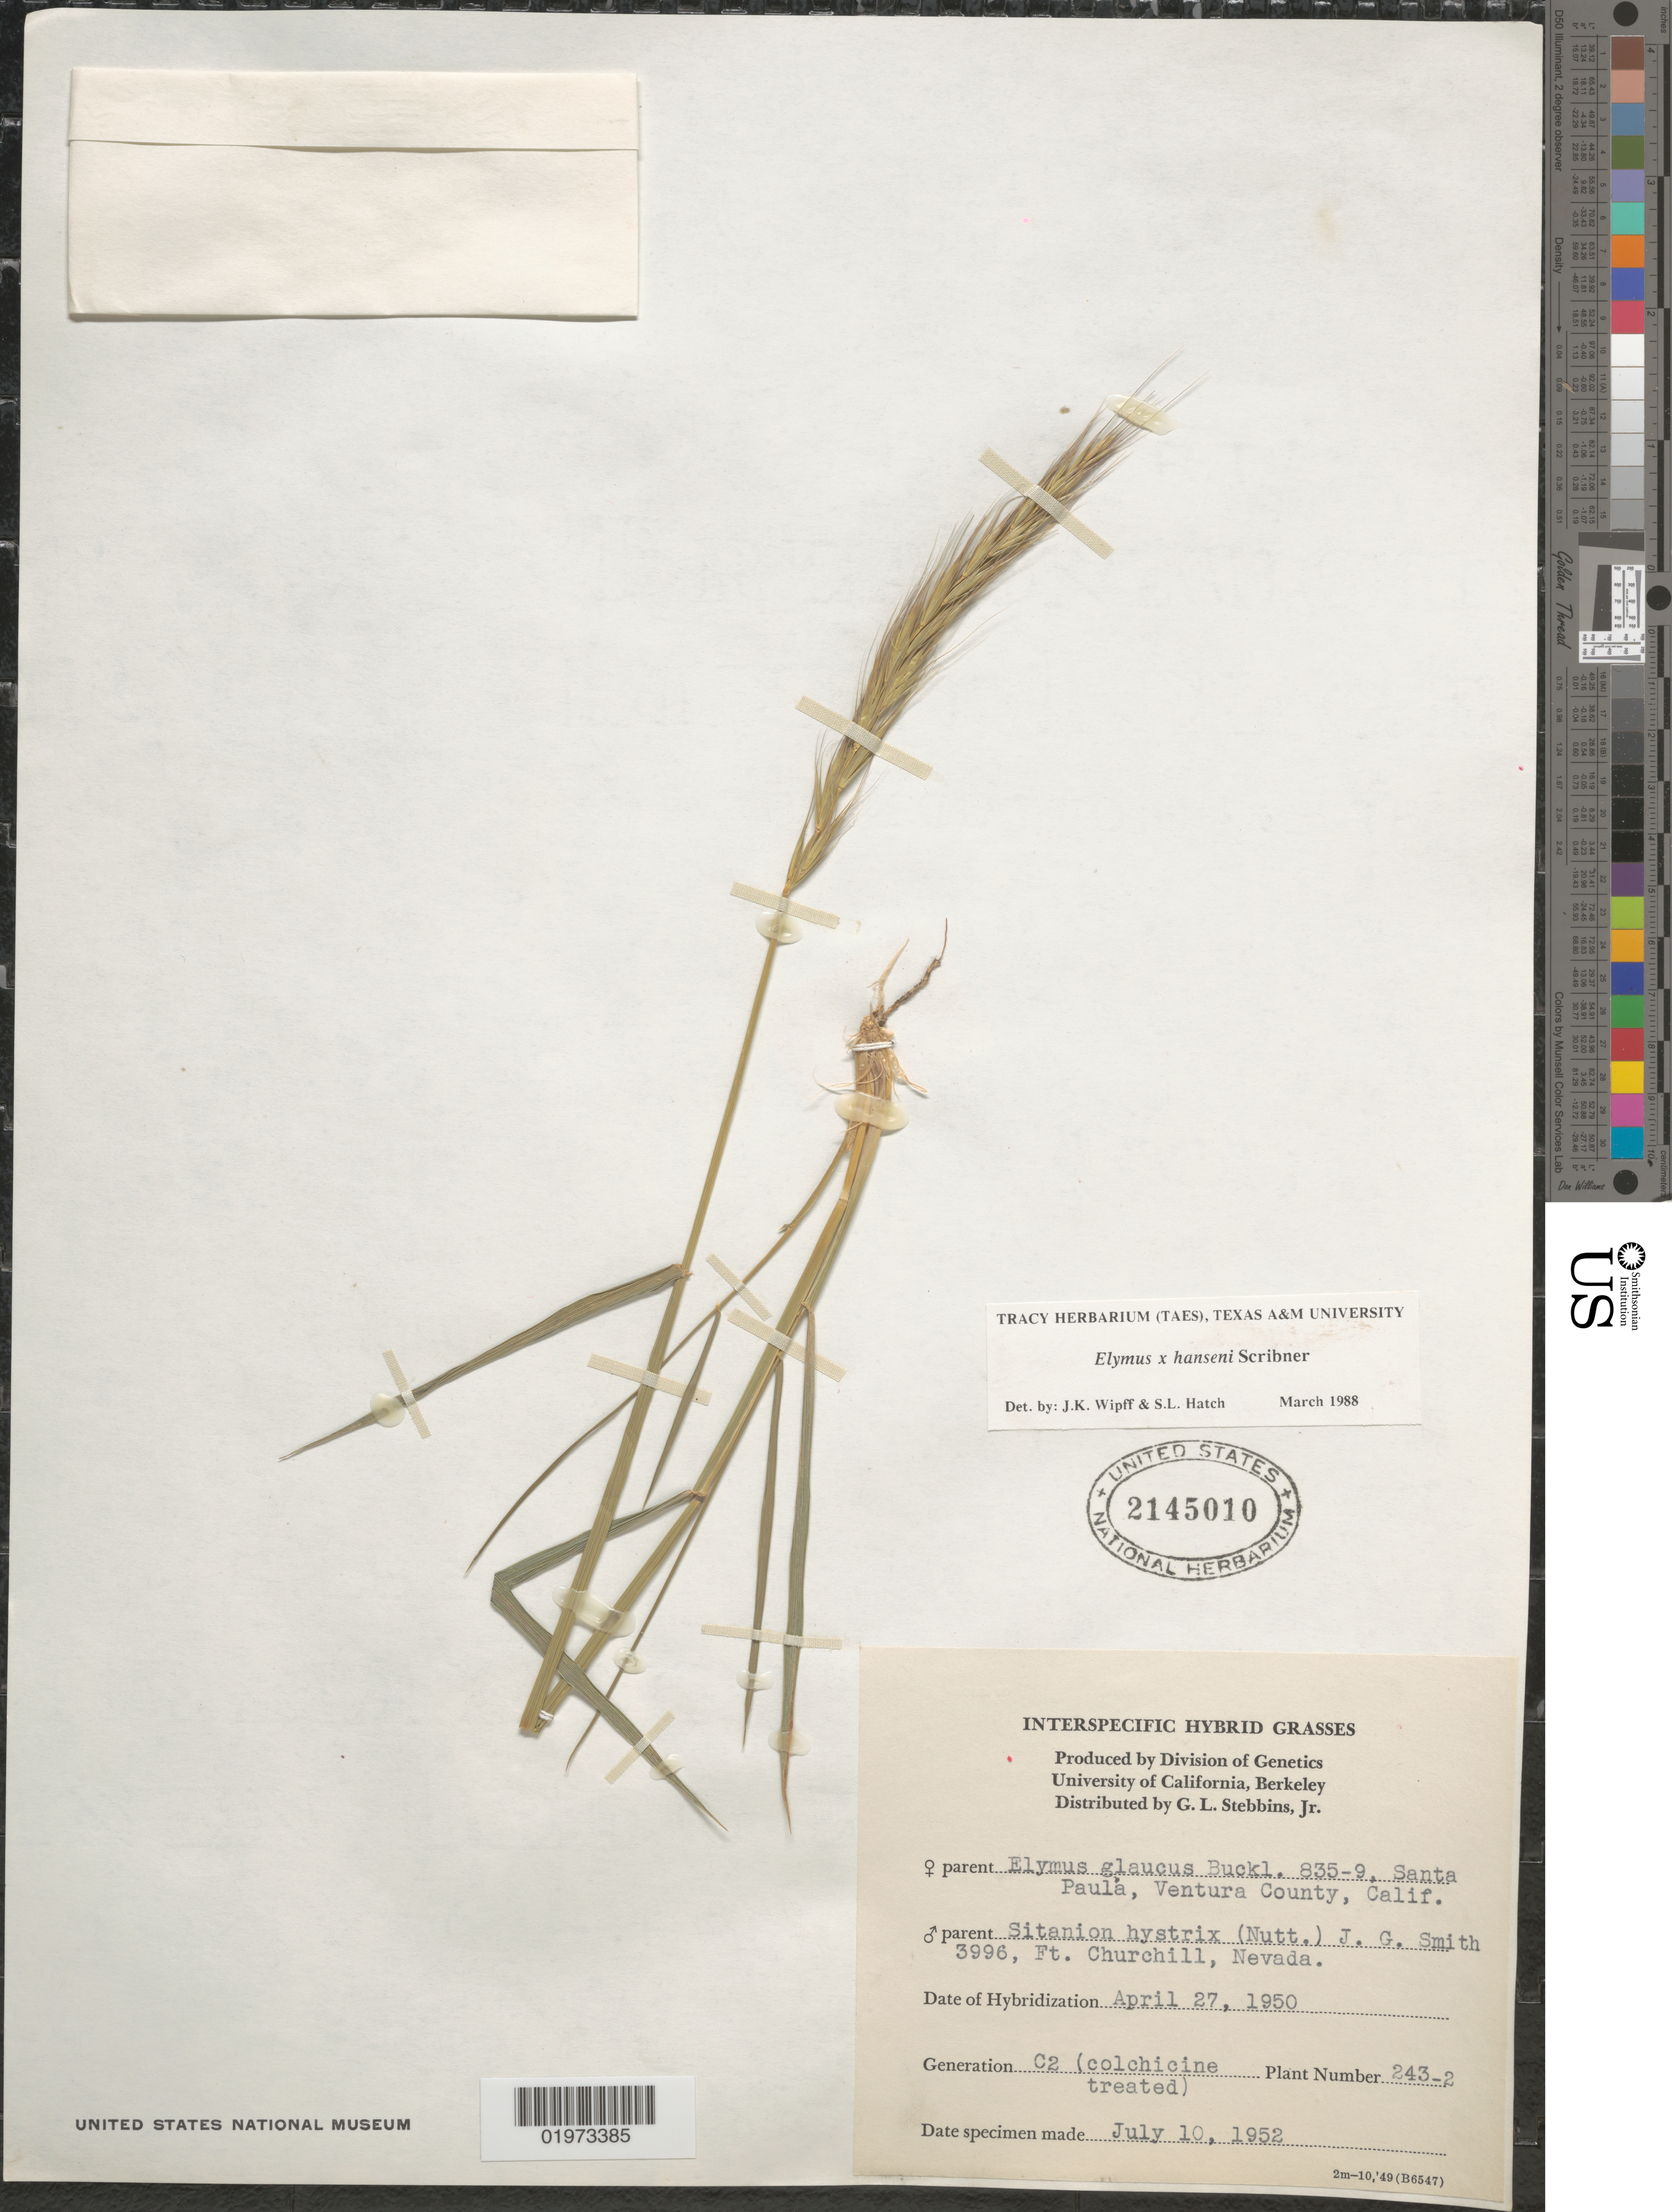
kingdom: Plantae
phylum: Tracheophyta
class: Liliopsida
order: Poales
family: Poaceae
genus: Elymus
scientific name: Elymus x hansenii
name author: Scribn.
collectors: G. L. Stebbins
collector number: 243-2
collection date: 1952-07-10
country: United States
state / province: California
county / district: Alameda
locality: University of California, Berkeley.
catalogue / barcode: US 2145010